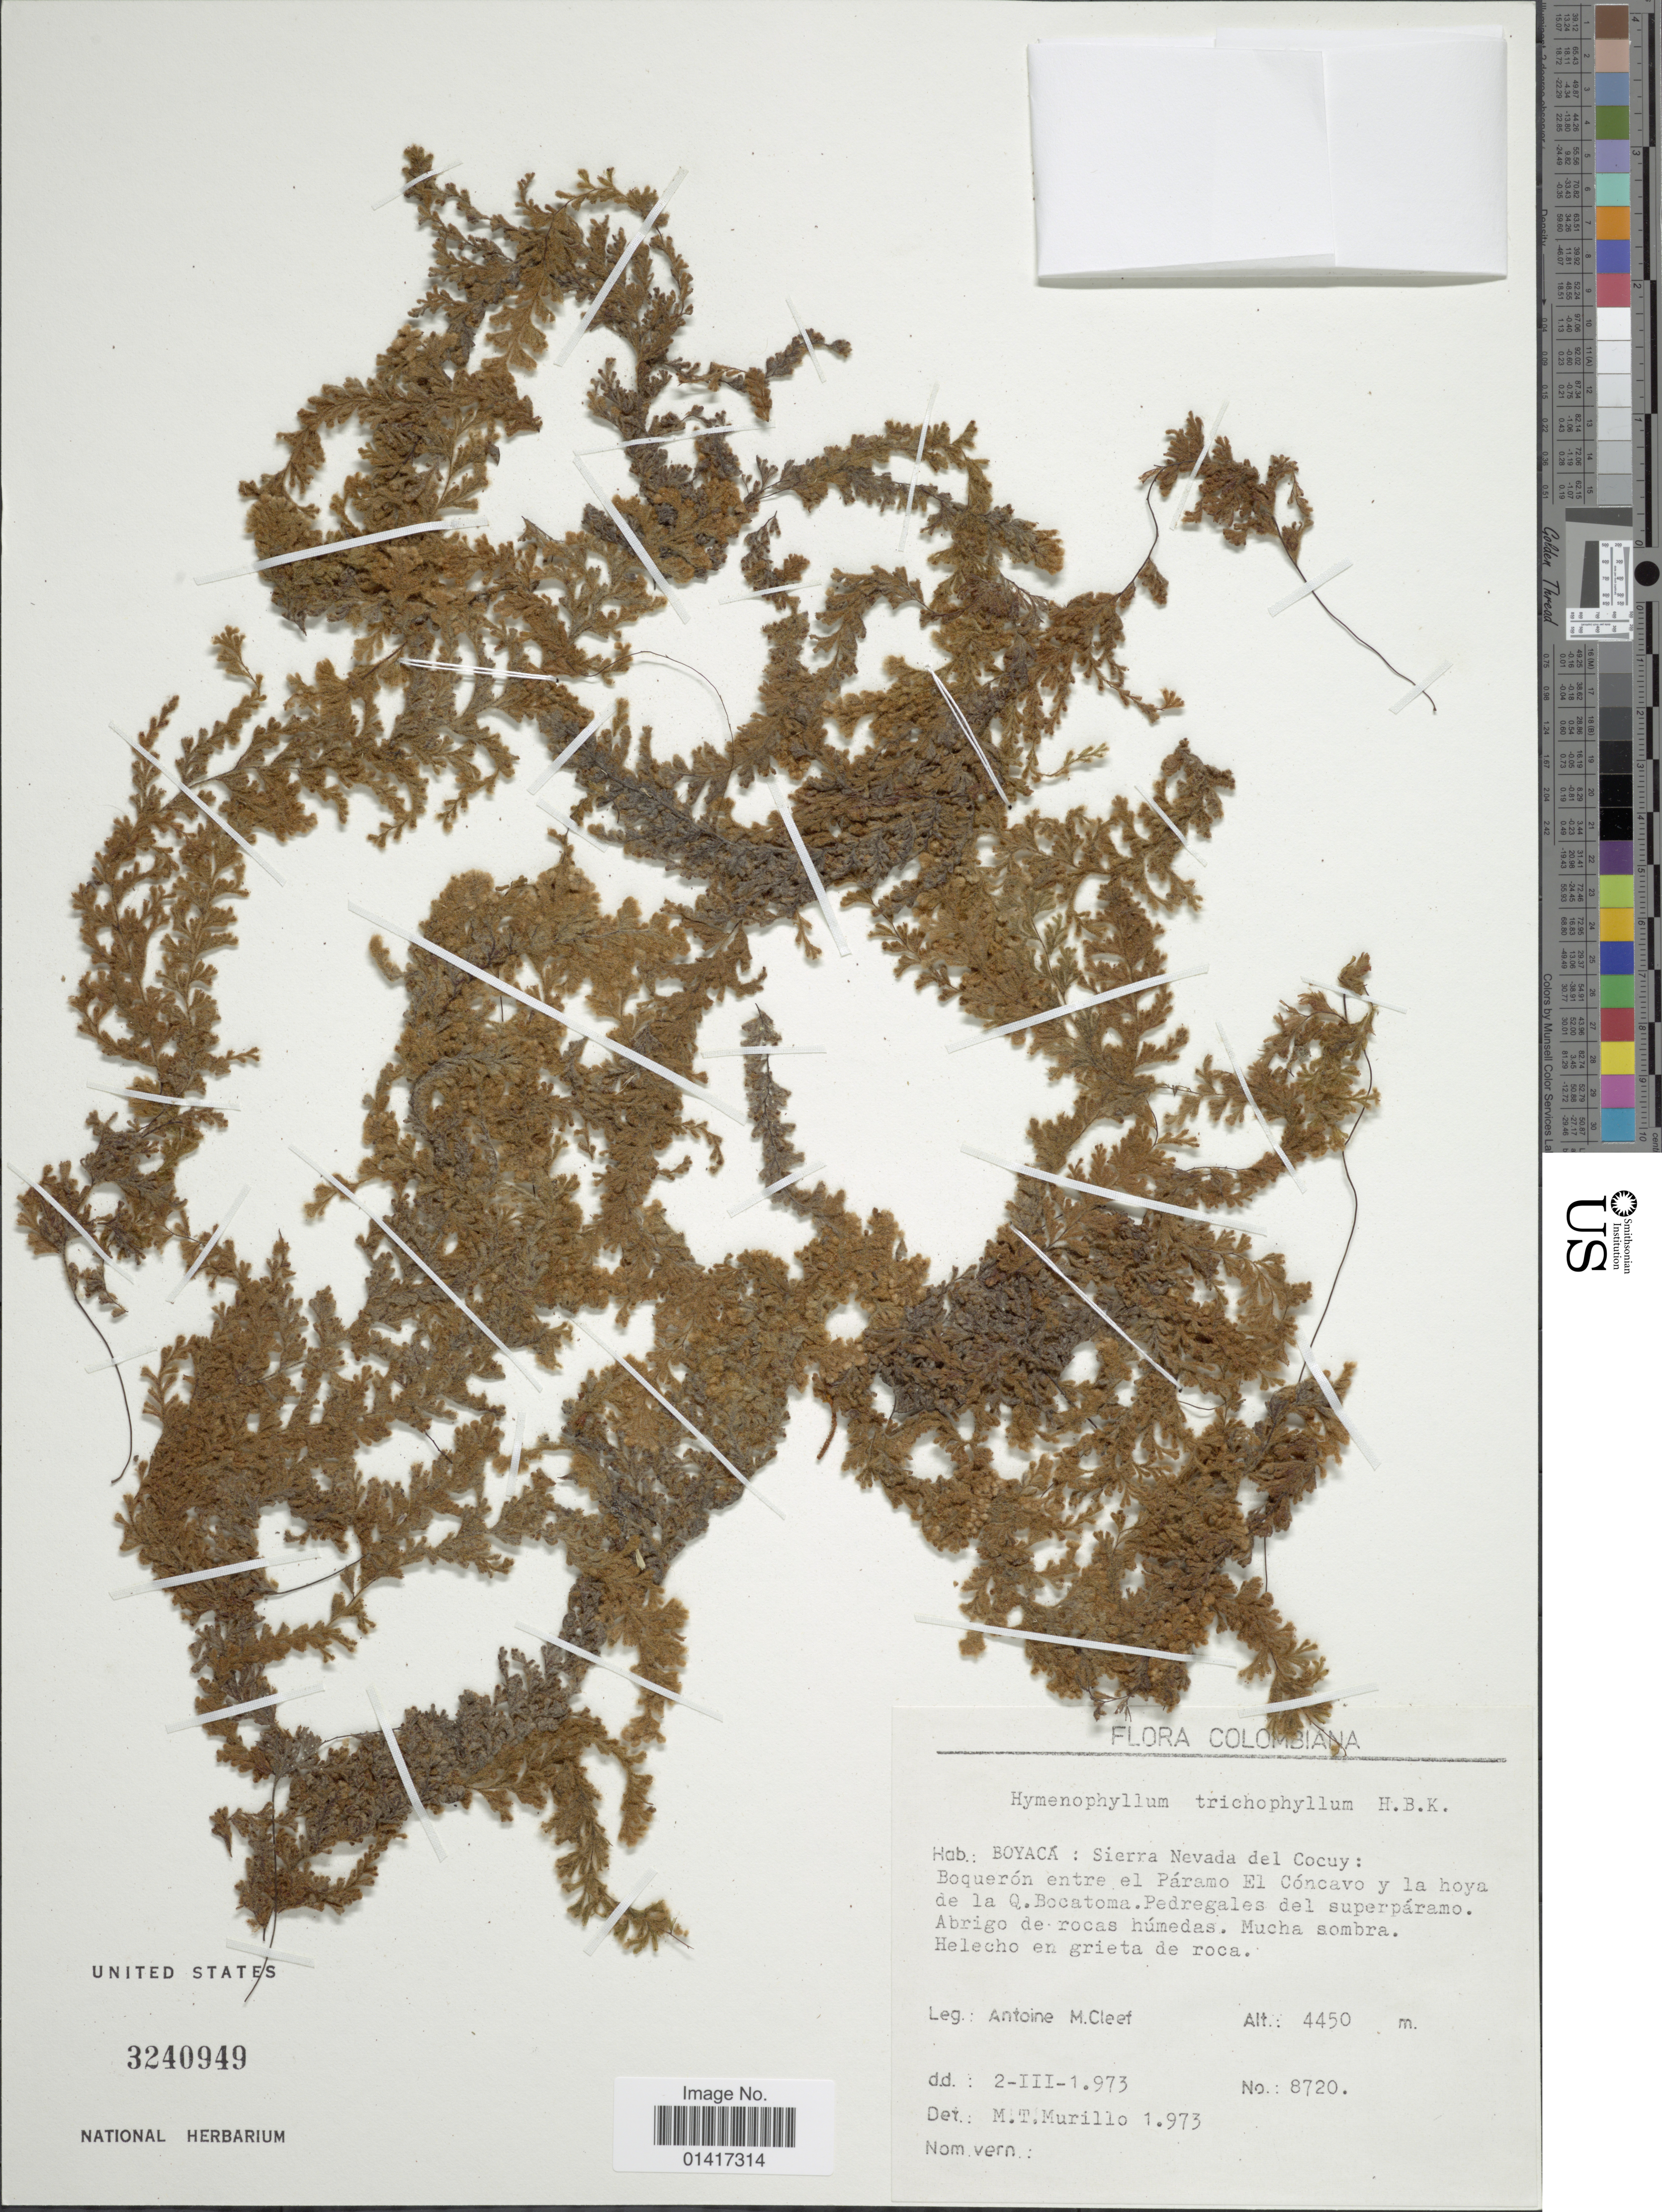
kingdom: Plantae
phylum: Tracheophyta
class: Polypodiopsida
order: Hymenophyllales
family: Hymenophyllaceae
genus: Hymenophyllum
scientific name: Hymenophyllum trichophyllum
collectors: A. M. Cleef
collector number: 8720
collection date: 1973-03-02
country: Colombia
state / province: Boyacá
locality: Sierra Nevada del Cocuy: Boqueron entre el Paramo El Concavo y la hoya de la Q. Bocatoma. Pedregales del superparamo. Abrigo de rocas humedas. Mucha sombra. Helecho en grieta de roca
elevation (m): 4450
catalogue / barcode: US 3240949